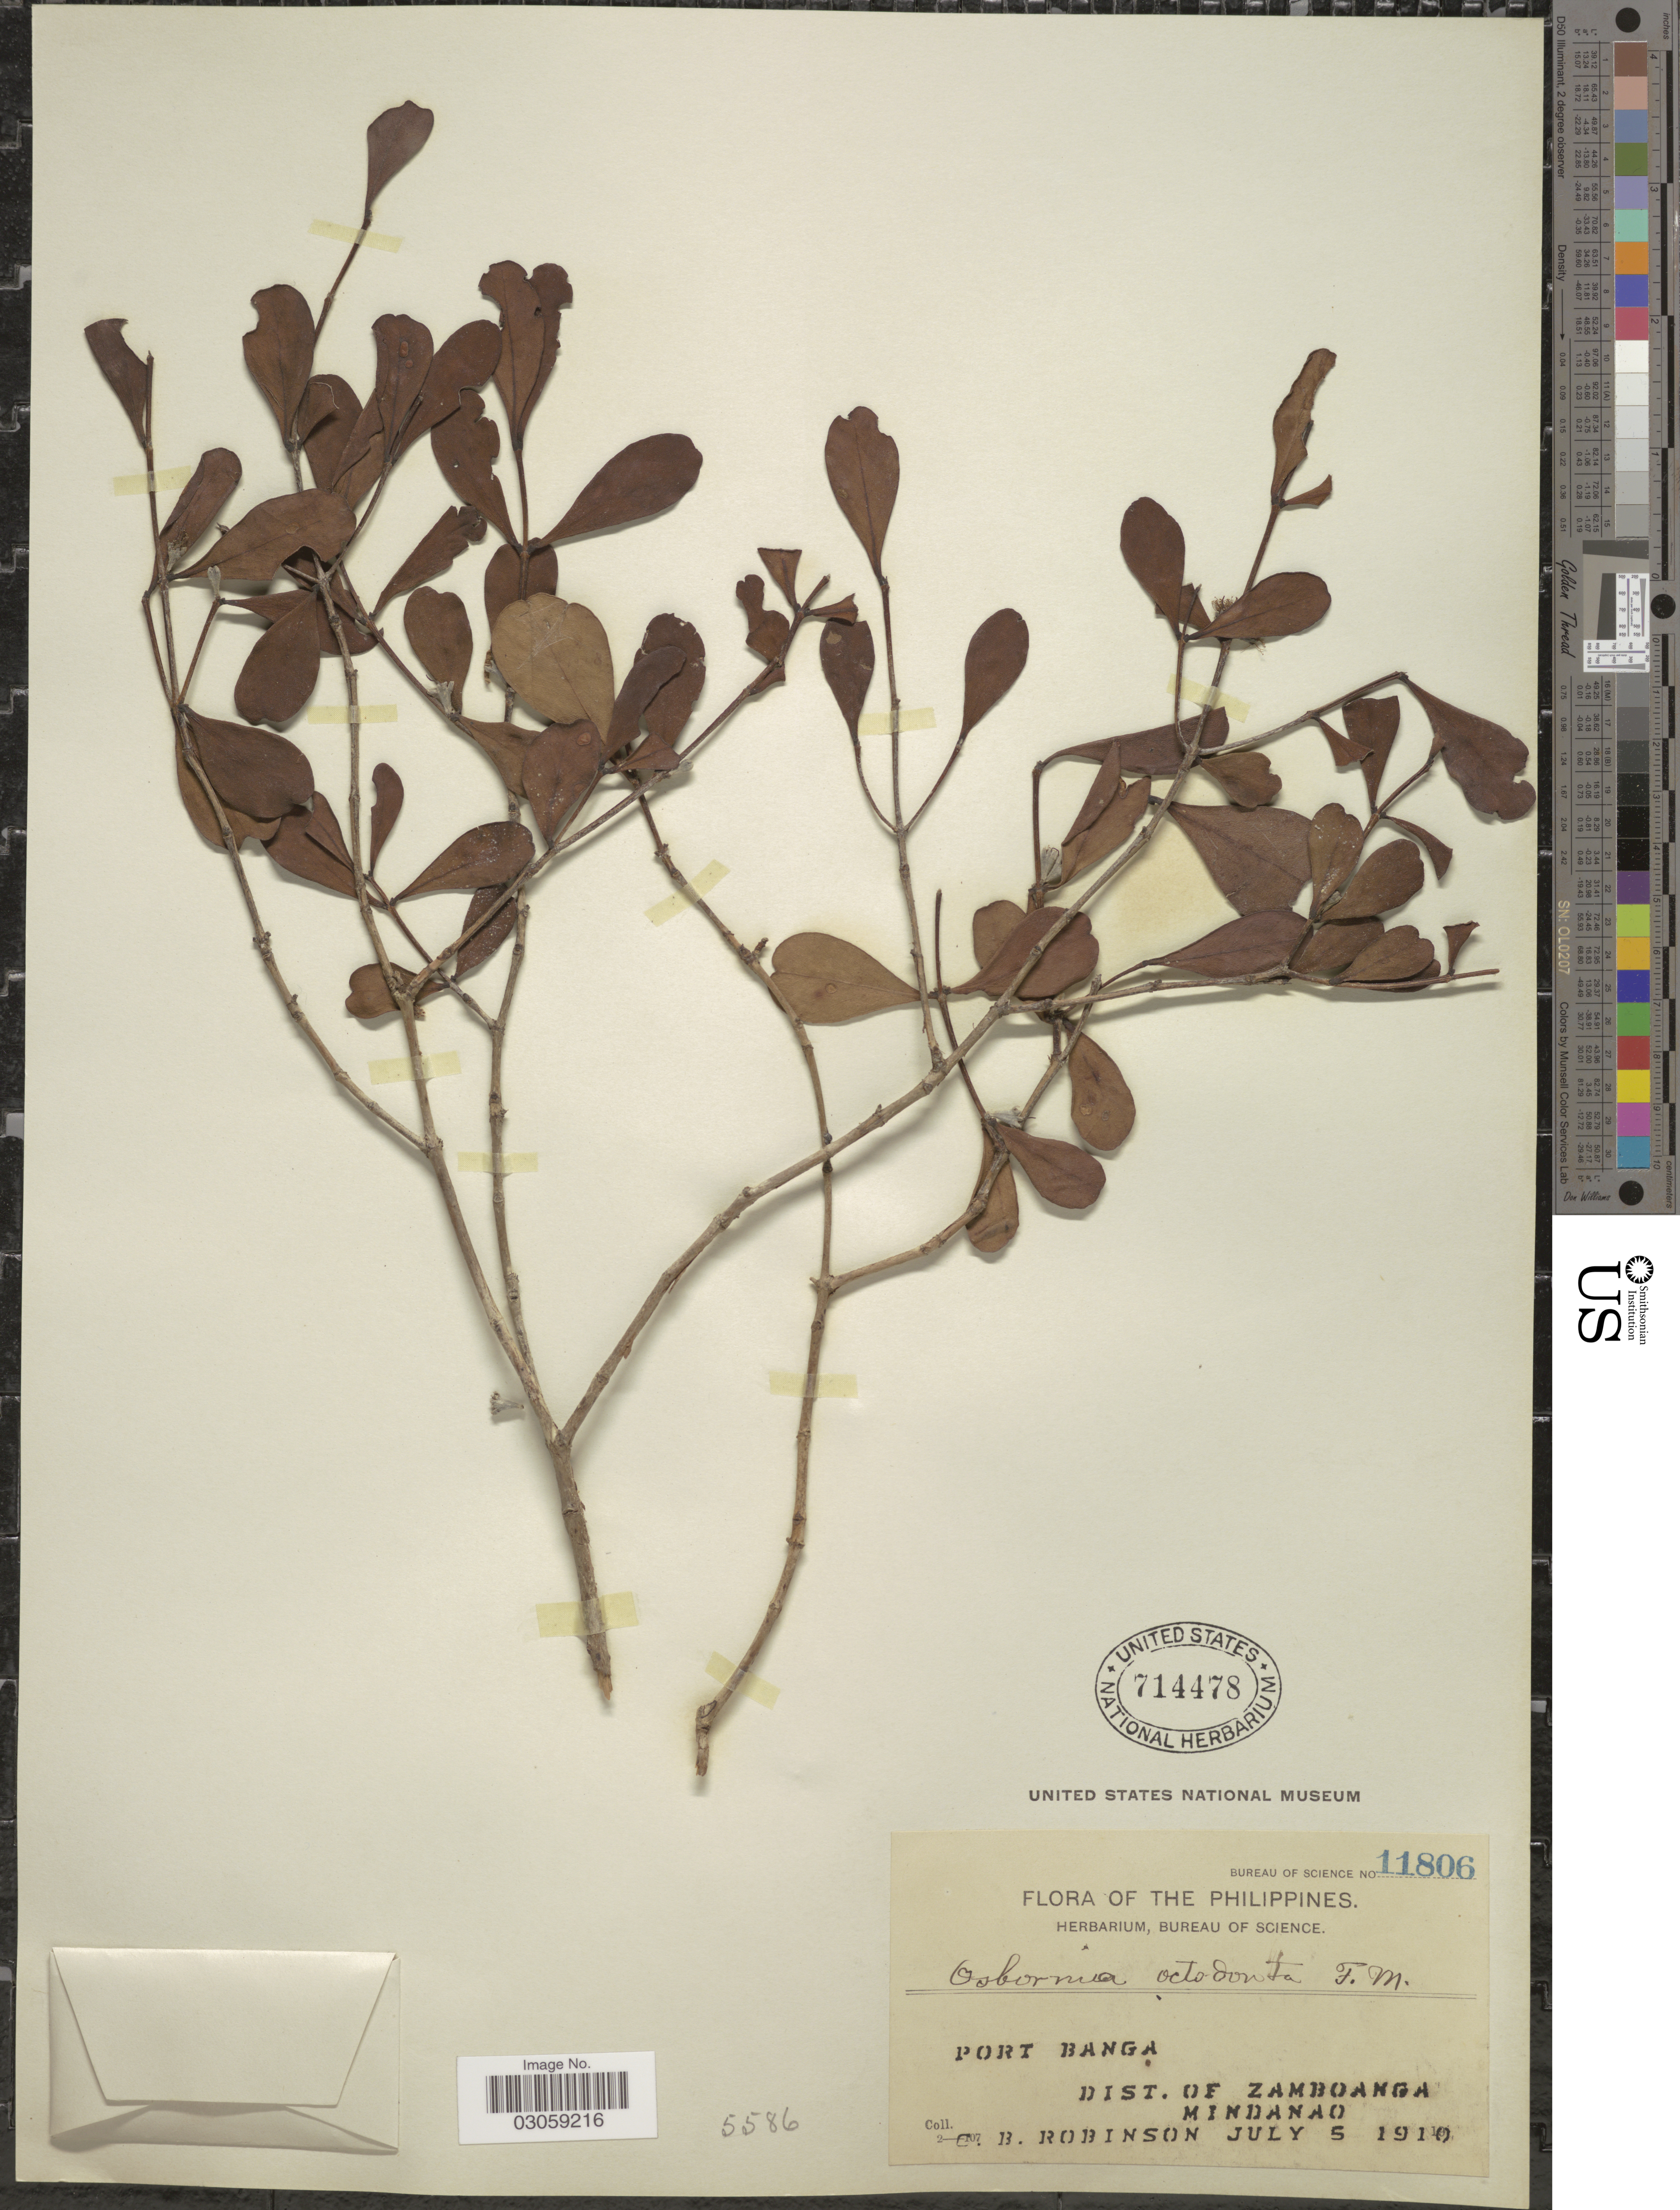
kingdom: Plantae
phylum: Tracheophyta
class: Magnoliopsida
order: Myrtales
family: Myrtaceae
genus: Osbornia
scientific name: Osbornia octodonta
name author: F. Muell.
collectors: C. Robinson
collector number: Bureau of Science 11806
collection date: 1910-07-05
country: Philippines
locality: Port Banga. Dist. of Zamboanga. Mindanao.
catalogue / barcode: US 714478